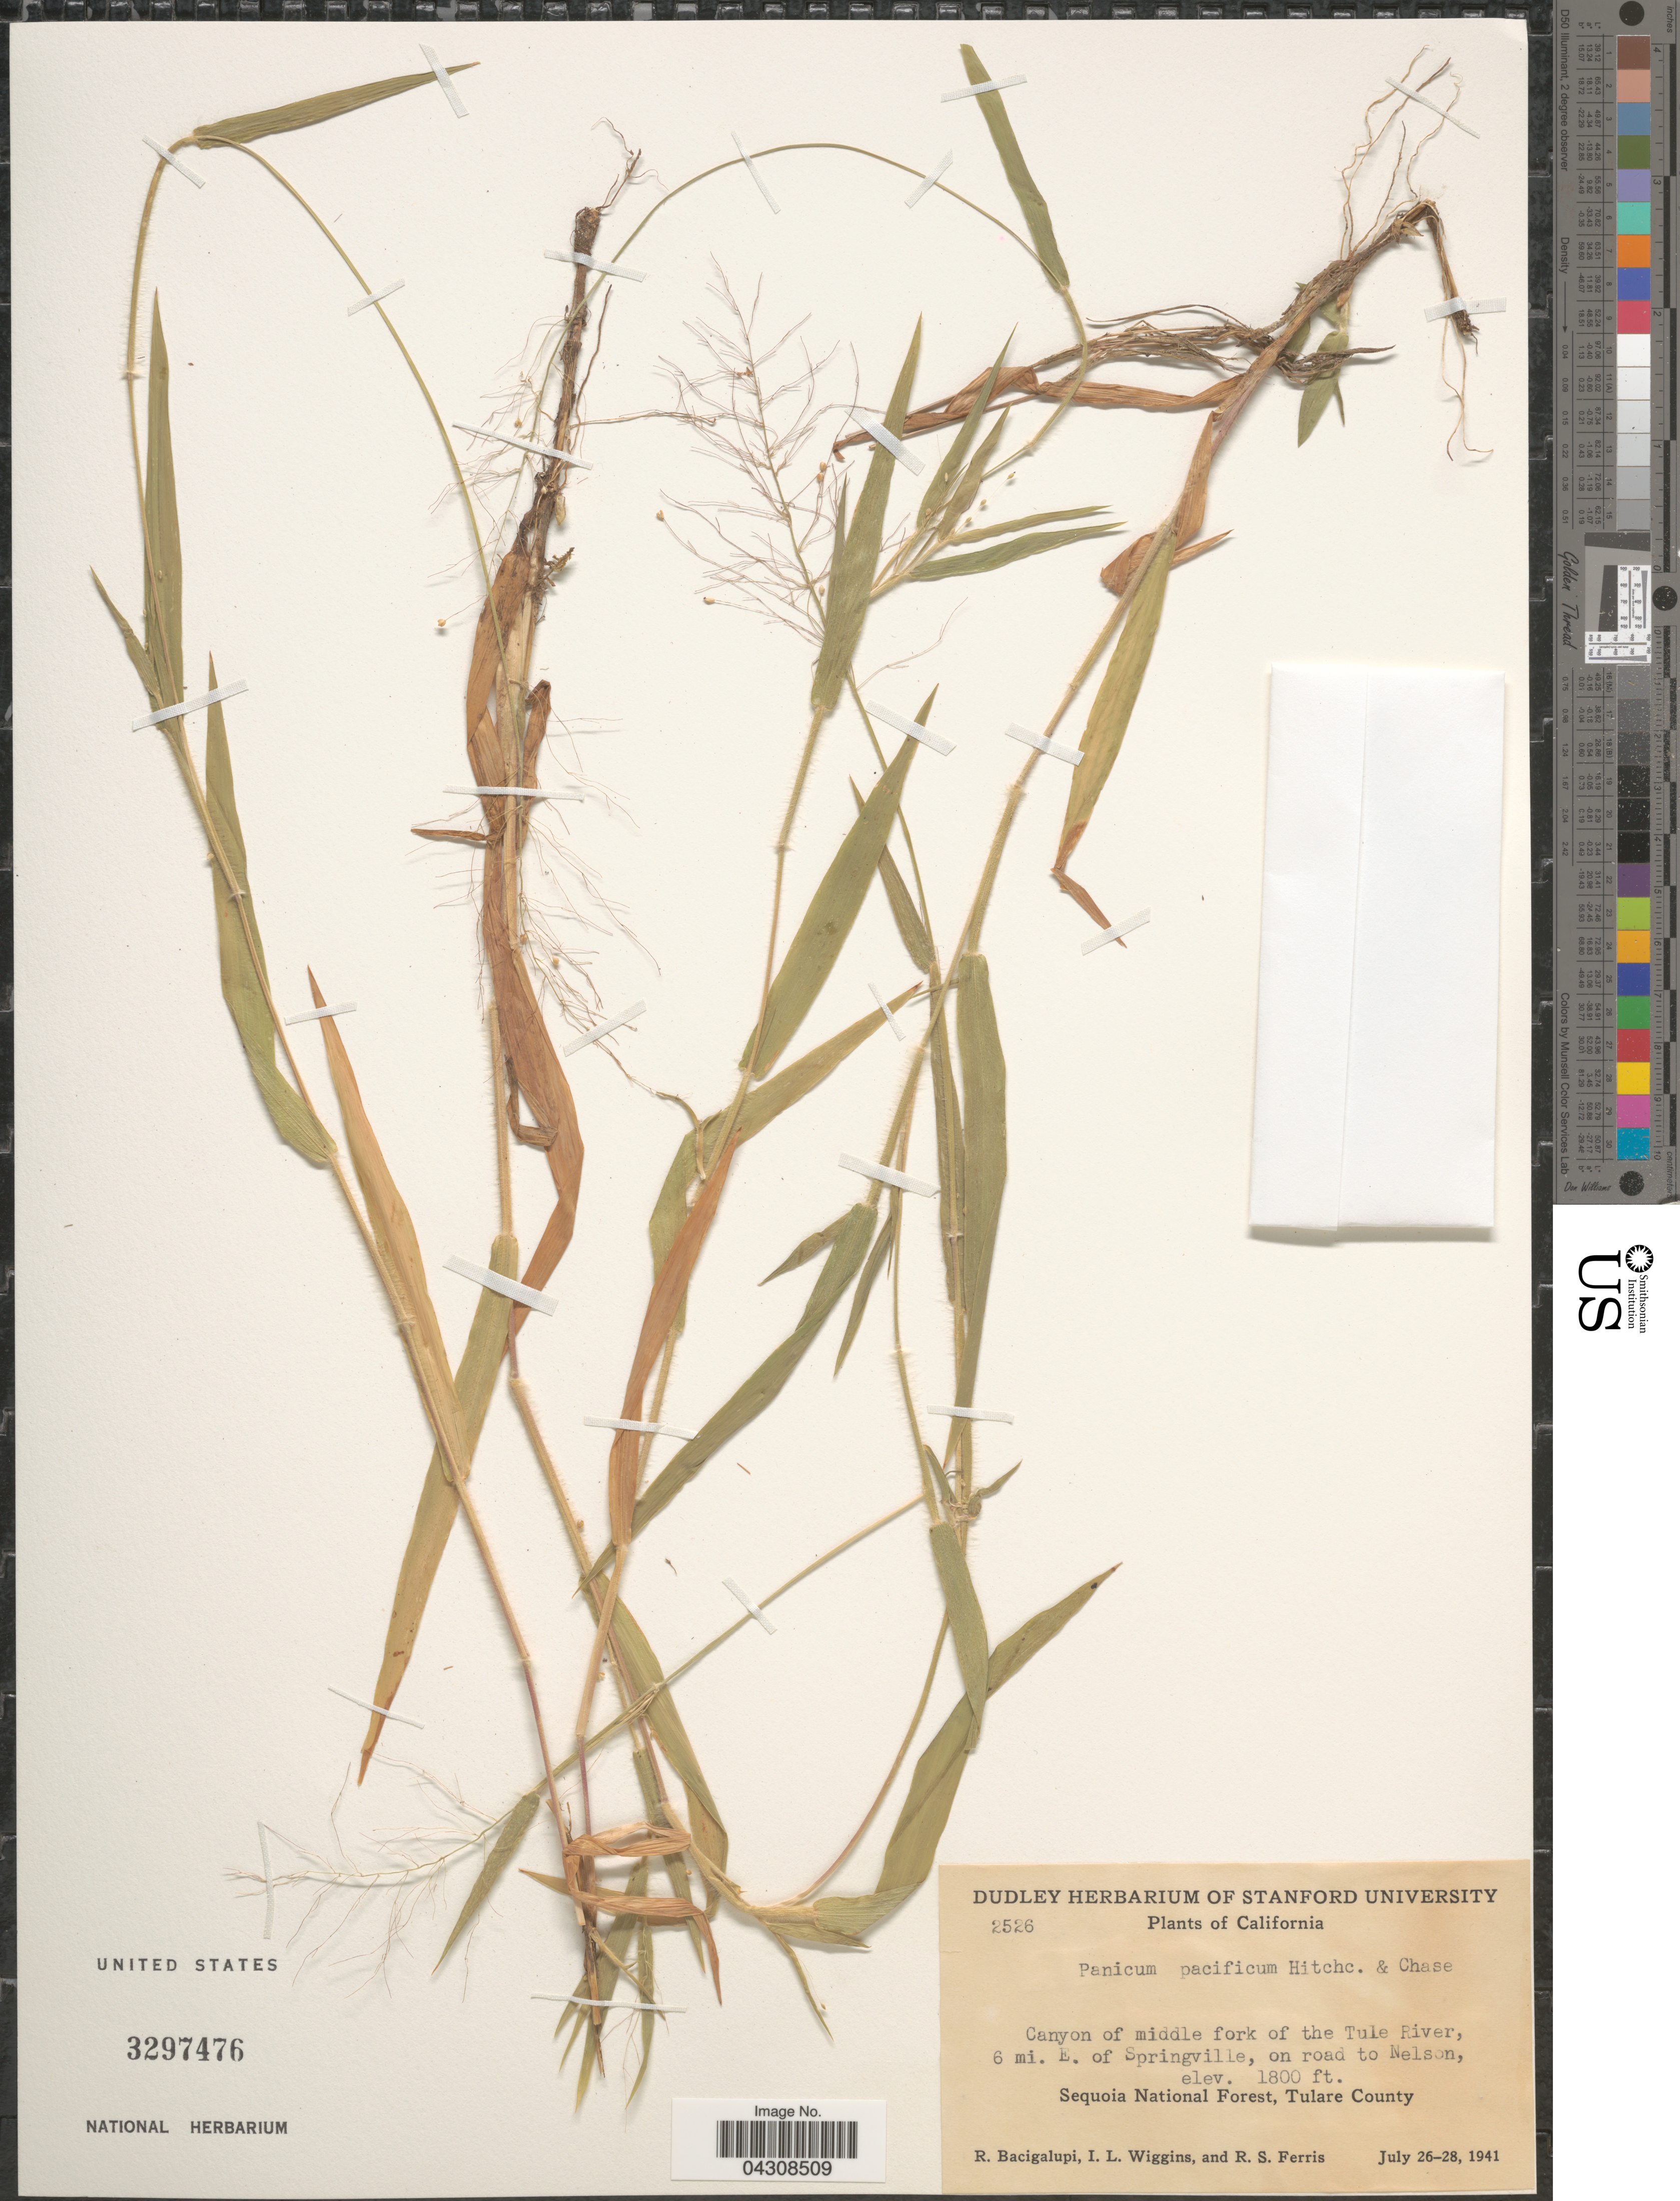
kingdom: Plantae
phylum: Tracheophyta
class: Liliopsida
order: Poales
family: Poaceae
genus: Dichanthelium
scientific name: Dichanthelium acuminatum var. acuminatum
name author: (Sw.) Gould & C.A. Clark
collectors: R. Bacigalupi, I. L. Wiggins & R. S. Ferris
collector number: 2526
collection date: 1941-07-26/1941-07-28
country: United States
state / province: California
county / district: Tulare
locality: Canyon of middle fork of the Tule River, 6 mi. E. of Springville, on road to Nelson. Sequoia National Forest, Tulare County.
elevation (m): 549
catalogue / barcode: US 3297476